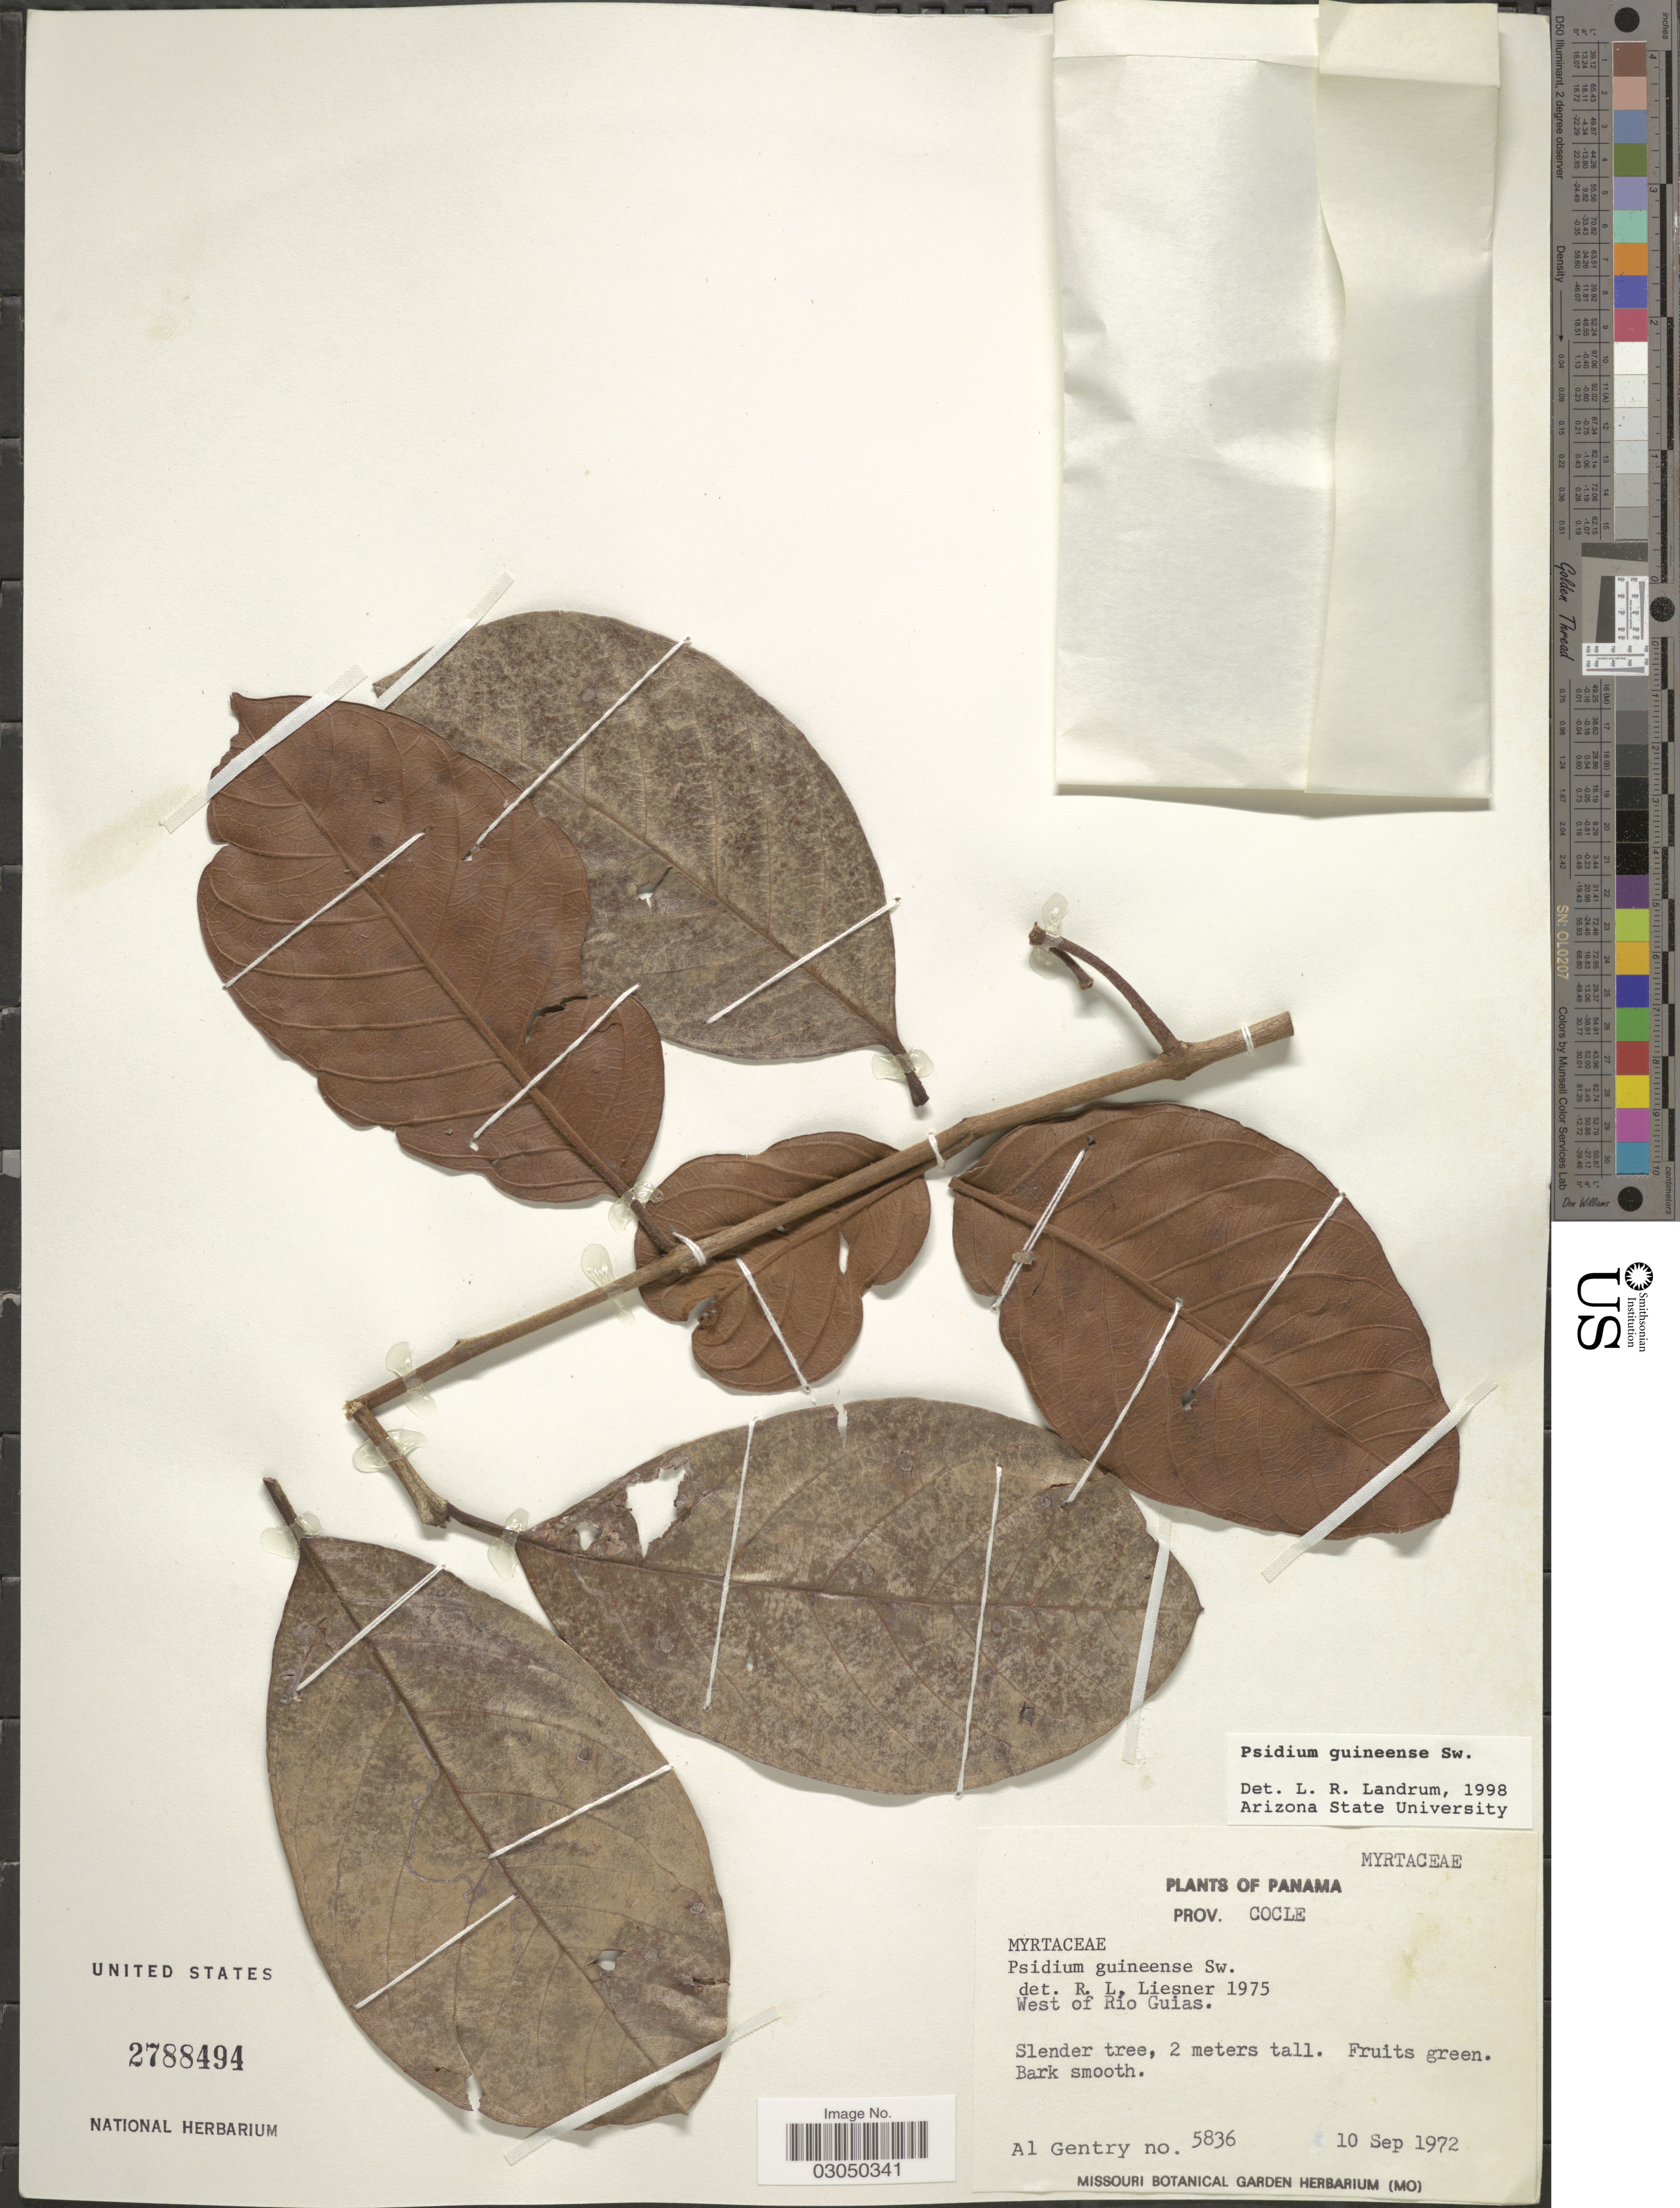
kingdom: Plantae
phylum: Tracheophyta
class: Magnoliopsida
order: Myrtales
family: Myrtaceae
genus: Psidium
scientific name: Psidium guineense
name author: Sw.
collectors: A. H. Gentry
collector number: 5836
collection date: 1972-09-10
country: Panama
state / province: Coclé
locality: Prov. Cocle. West of Rio Guias.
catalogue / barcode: US 2788494